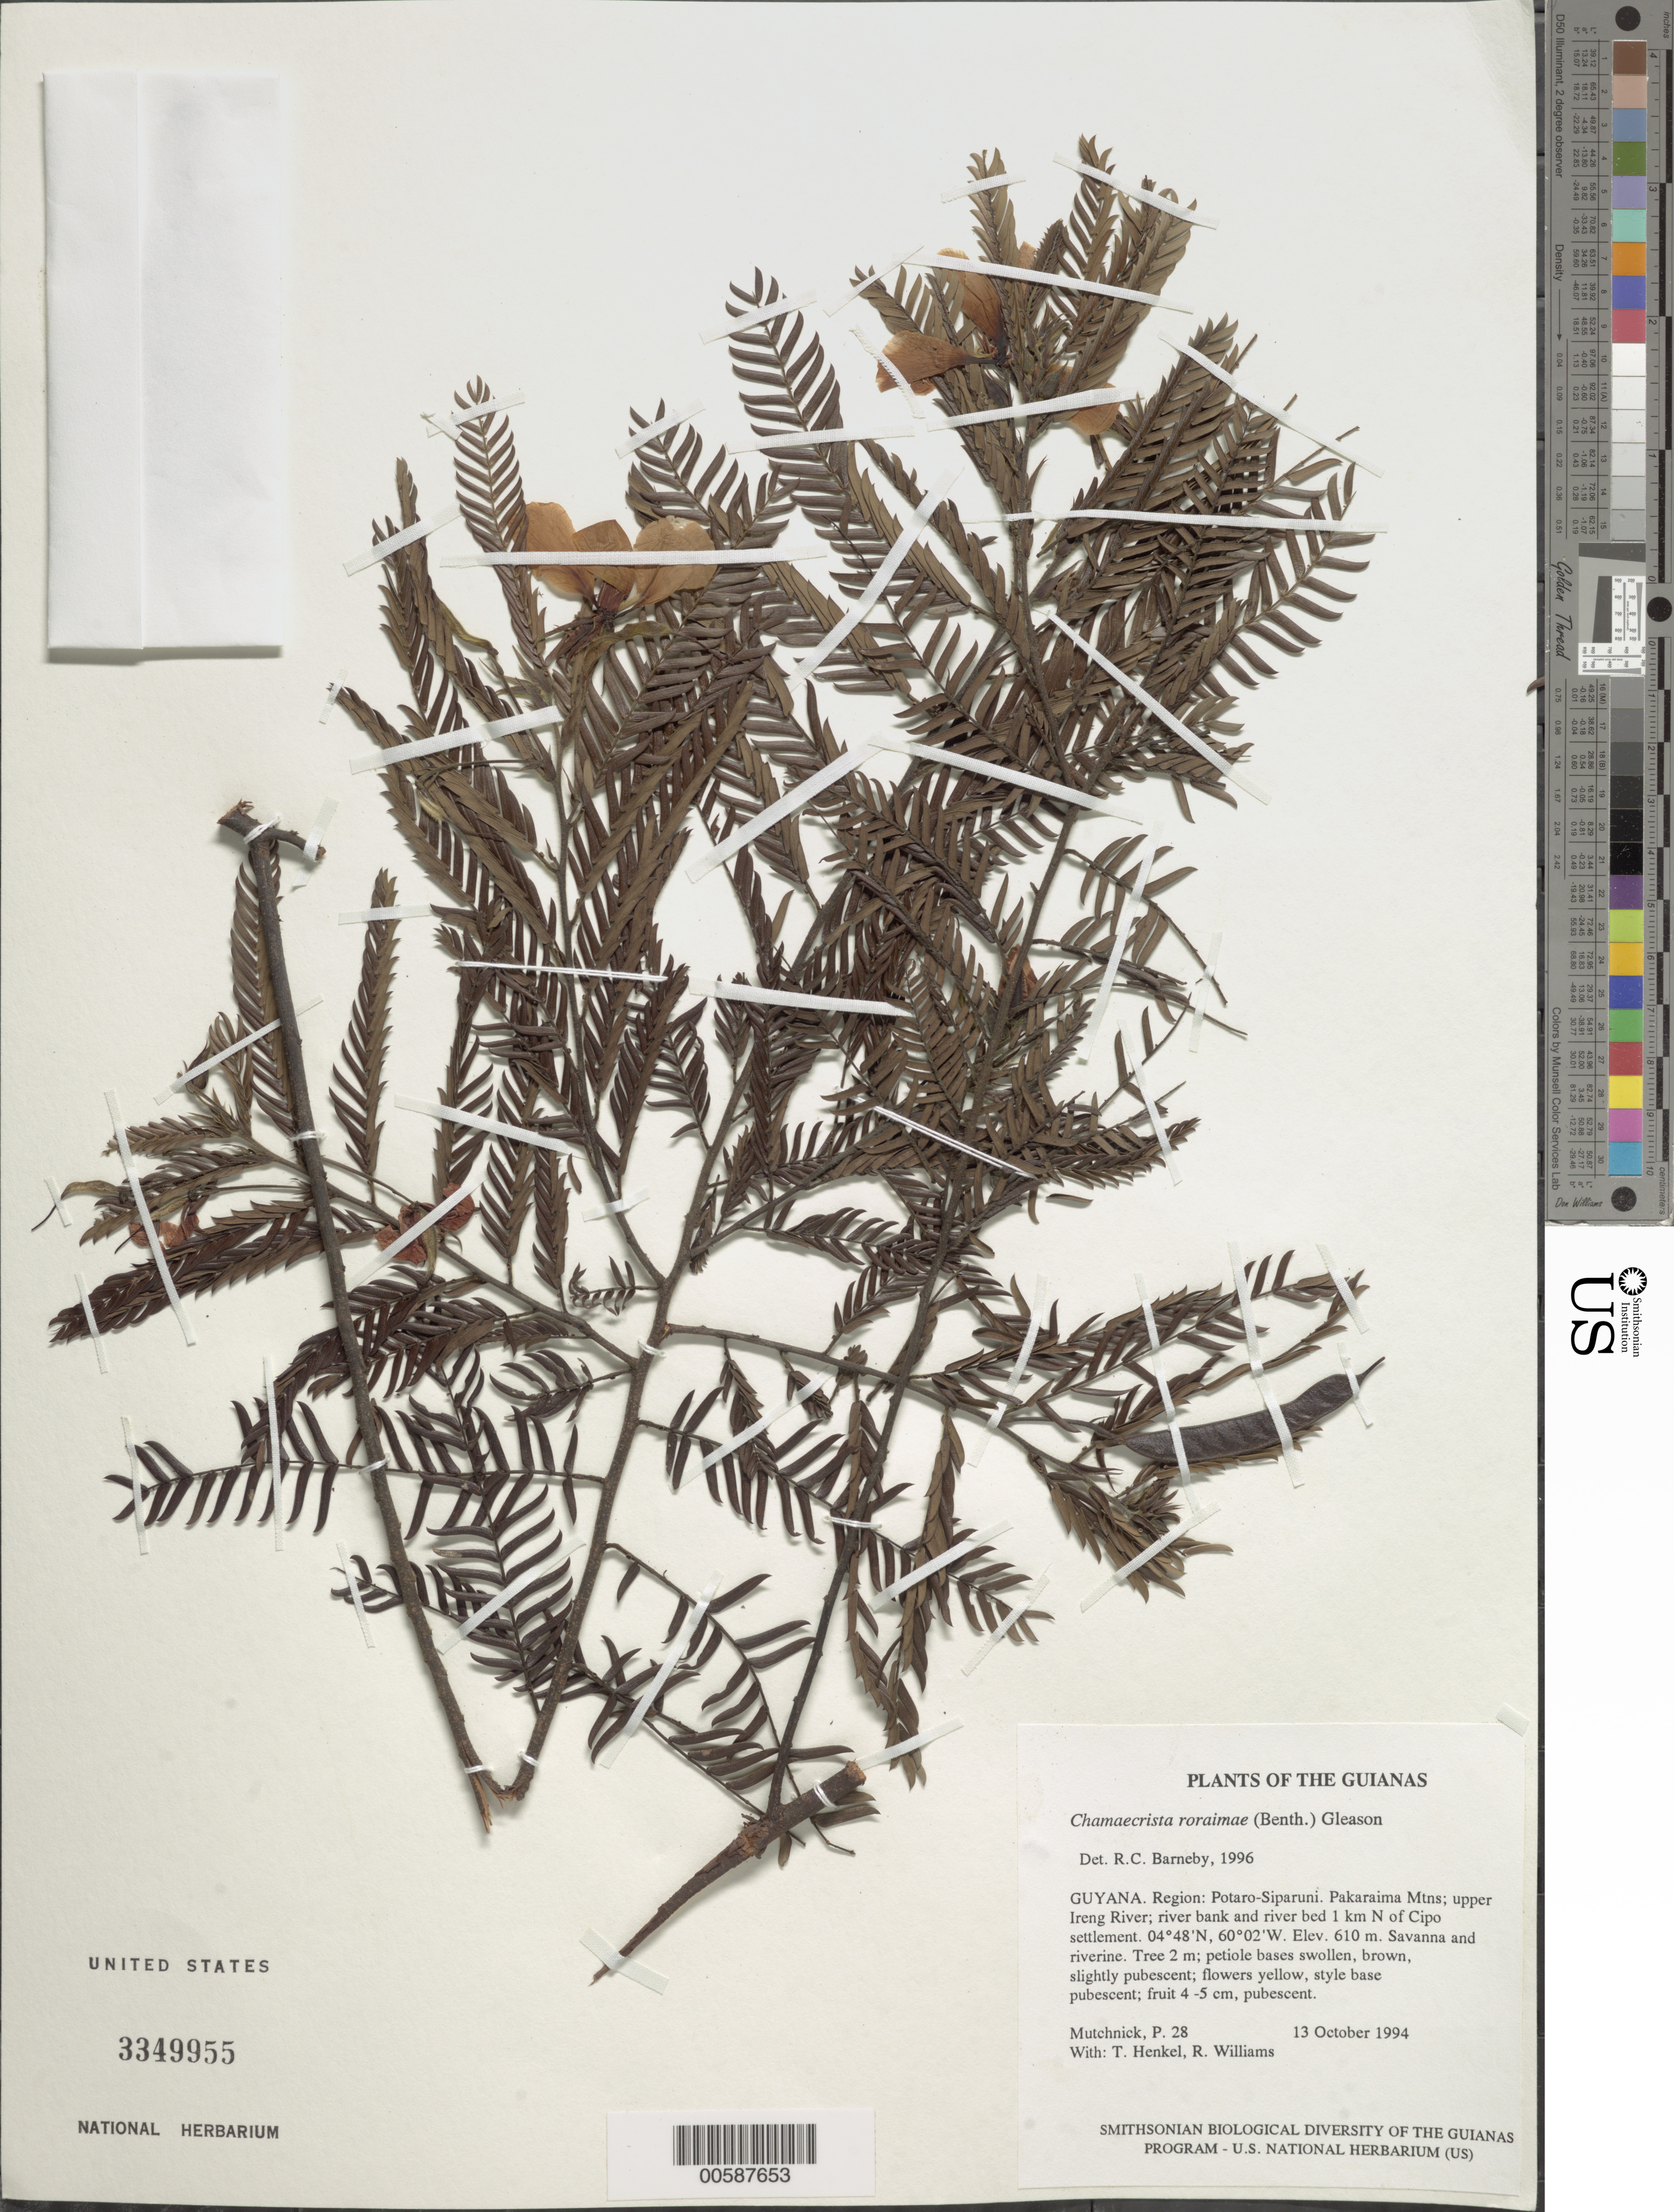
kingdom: Plantae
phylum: Tracheophyta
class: Magnoliopsida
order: Fabales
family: Fabaceae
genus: Chamaecrista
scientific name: Chamaecrista roraimae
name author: (Benth.) Gleason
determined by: Barneby, Rupert C., (NY)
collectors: P. Mutchnick, T. Henkel & R. Williams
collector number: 28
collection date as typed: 13 October 1994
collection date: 1994-10-13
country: Guyana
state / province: Potaro-Siparuni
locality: Pakaraima Mtns; upper Ireng River; river bank and river bed 1 km N of Cipo settlement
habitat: Savanna and riverine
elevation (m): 610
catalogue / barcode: US 3349955